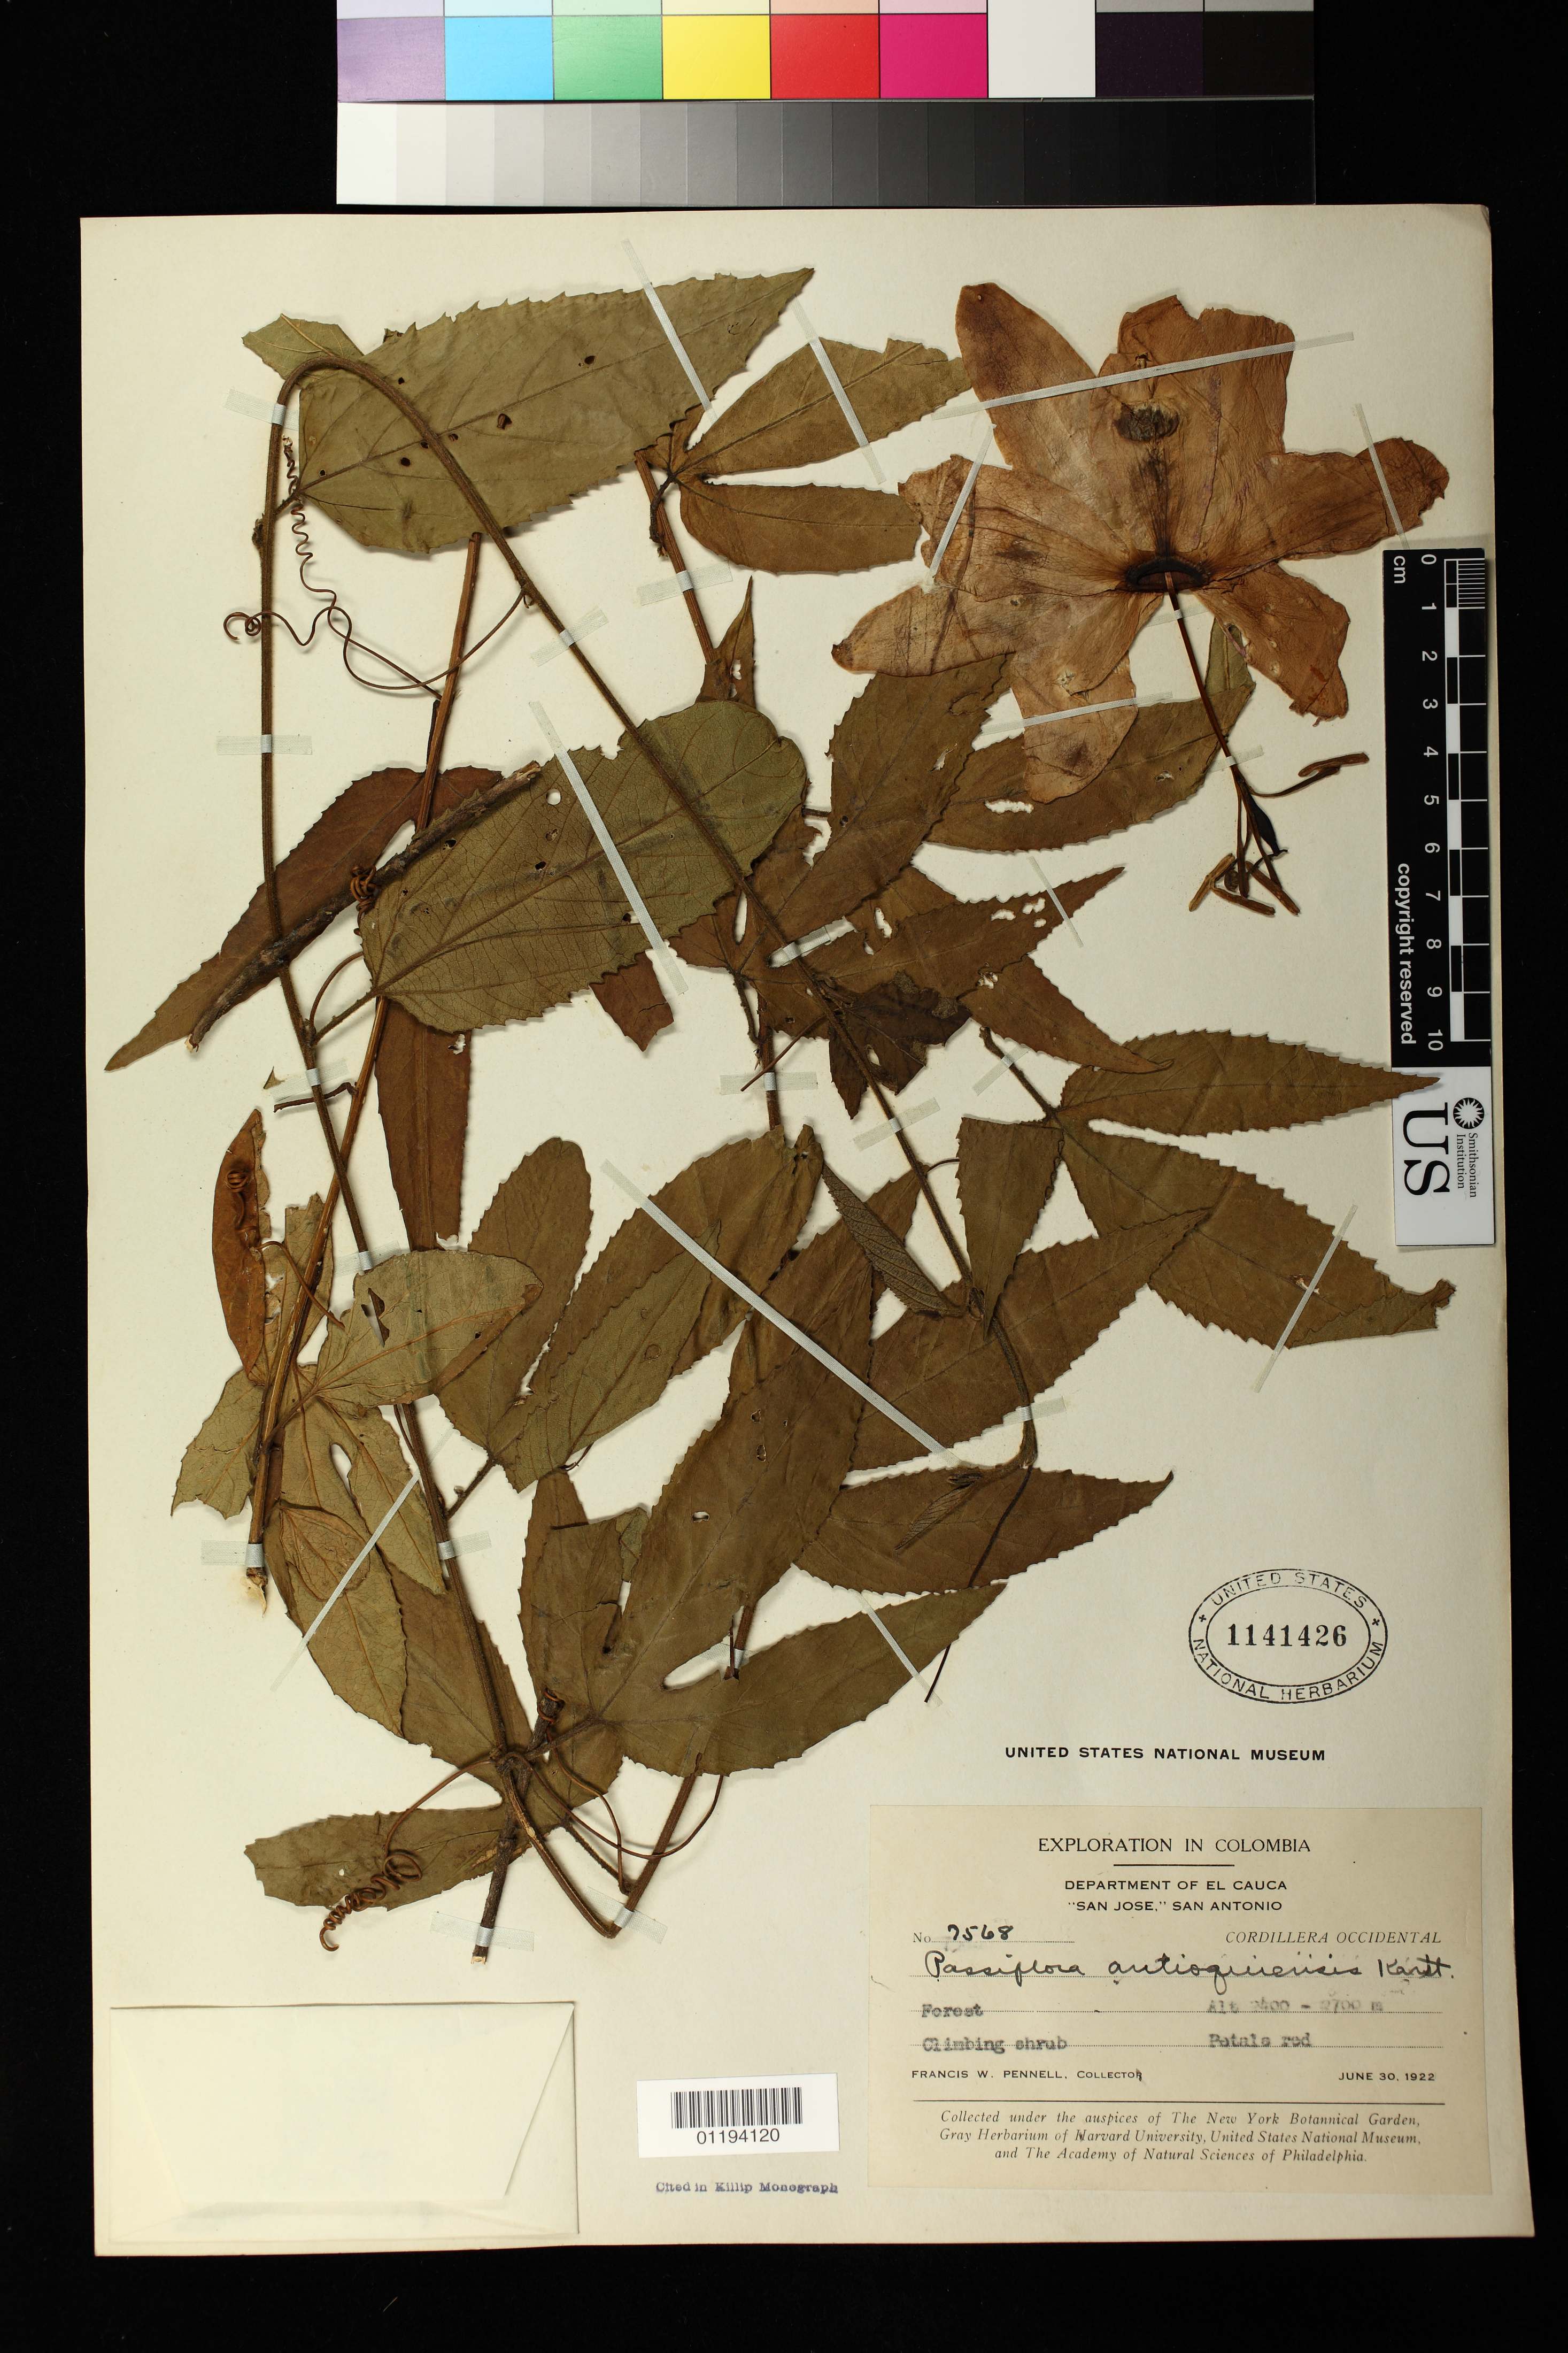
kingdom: Plantae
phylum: Tracheophyta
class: Magnoliopsida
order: Malpighiales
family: Passifloraceae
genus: Passiflora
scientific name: Passiflora antioquiensis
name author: H. Karst.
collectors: F. W. Pennell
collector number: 7568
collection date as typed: Jun 30 1922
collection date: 1922-06-30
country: Colombia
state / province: Cauca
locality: Cordillera Occidental, Department of El Cauca, "San Jose" San Antonio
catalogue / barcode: US 1141426